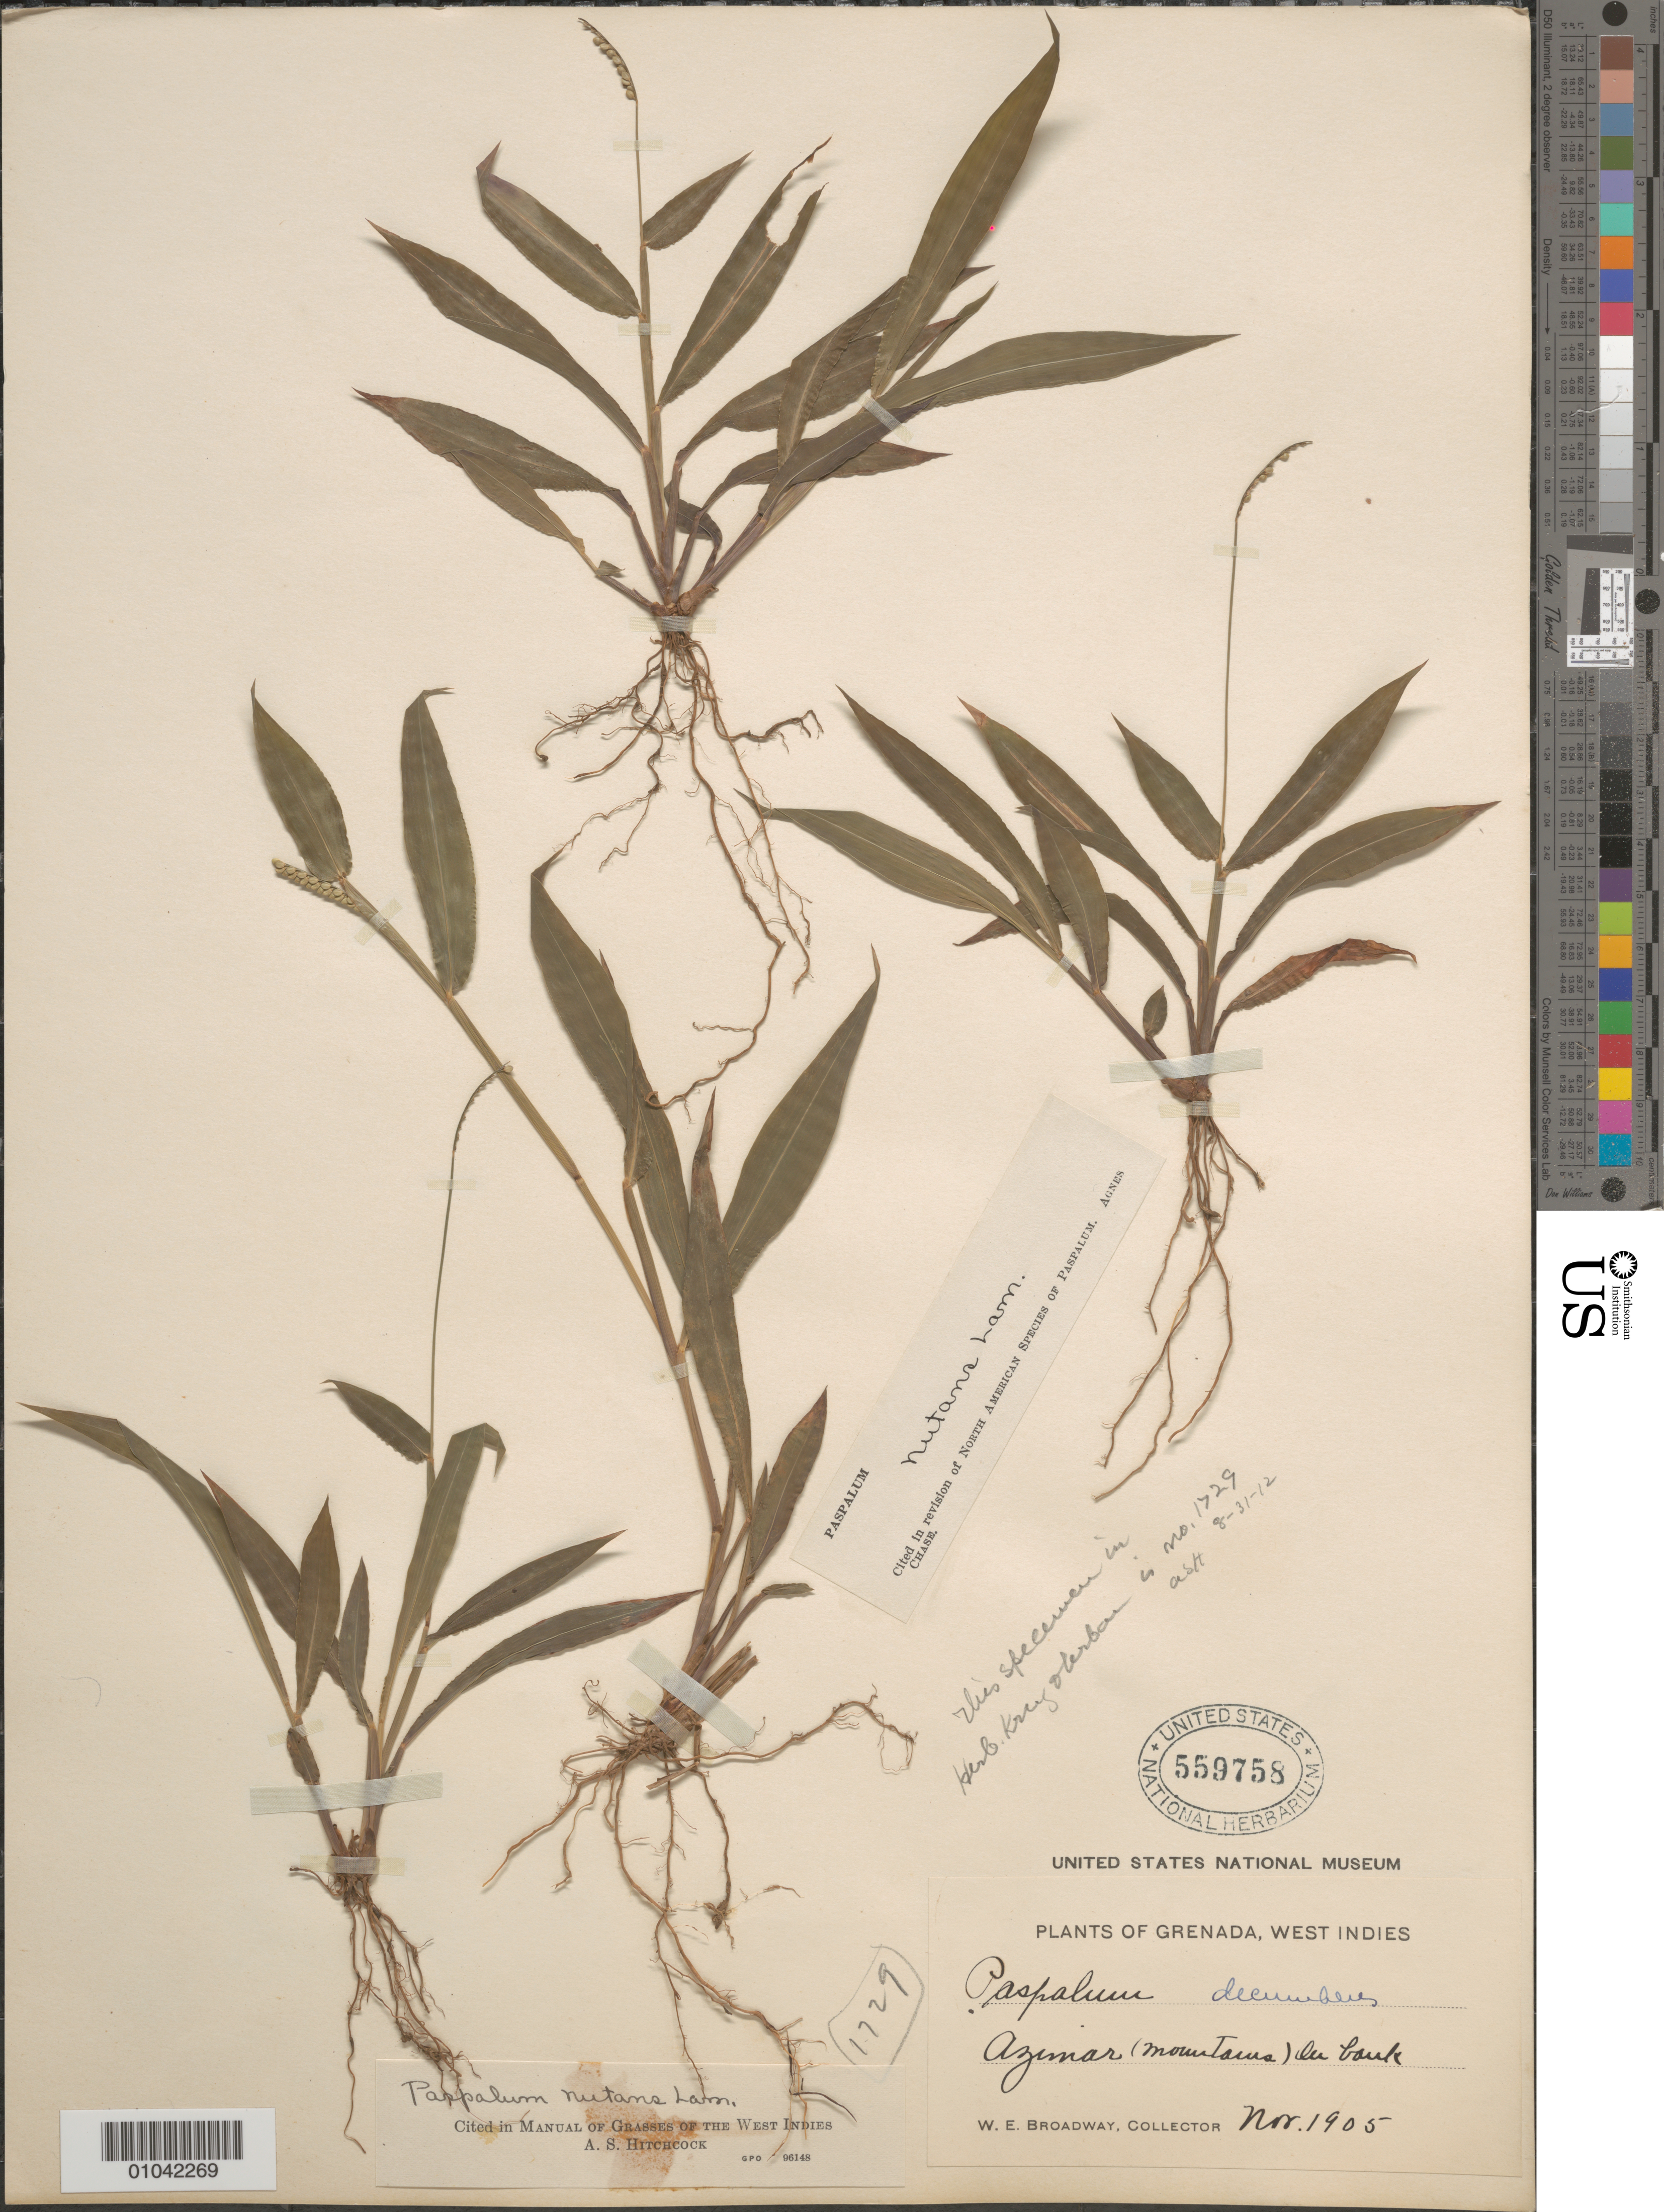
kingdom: Plantae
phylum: Tracheophyta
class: Liliopsida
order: Poales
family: Poaceae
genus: Paspalum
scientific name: Paspalum nutans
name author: Lam.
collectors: W. E. Broadway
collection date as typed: Nov 1905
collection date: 1905-11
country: Grenada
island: Grenada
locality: Azimar mountains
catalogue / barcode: US 559758